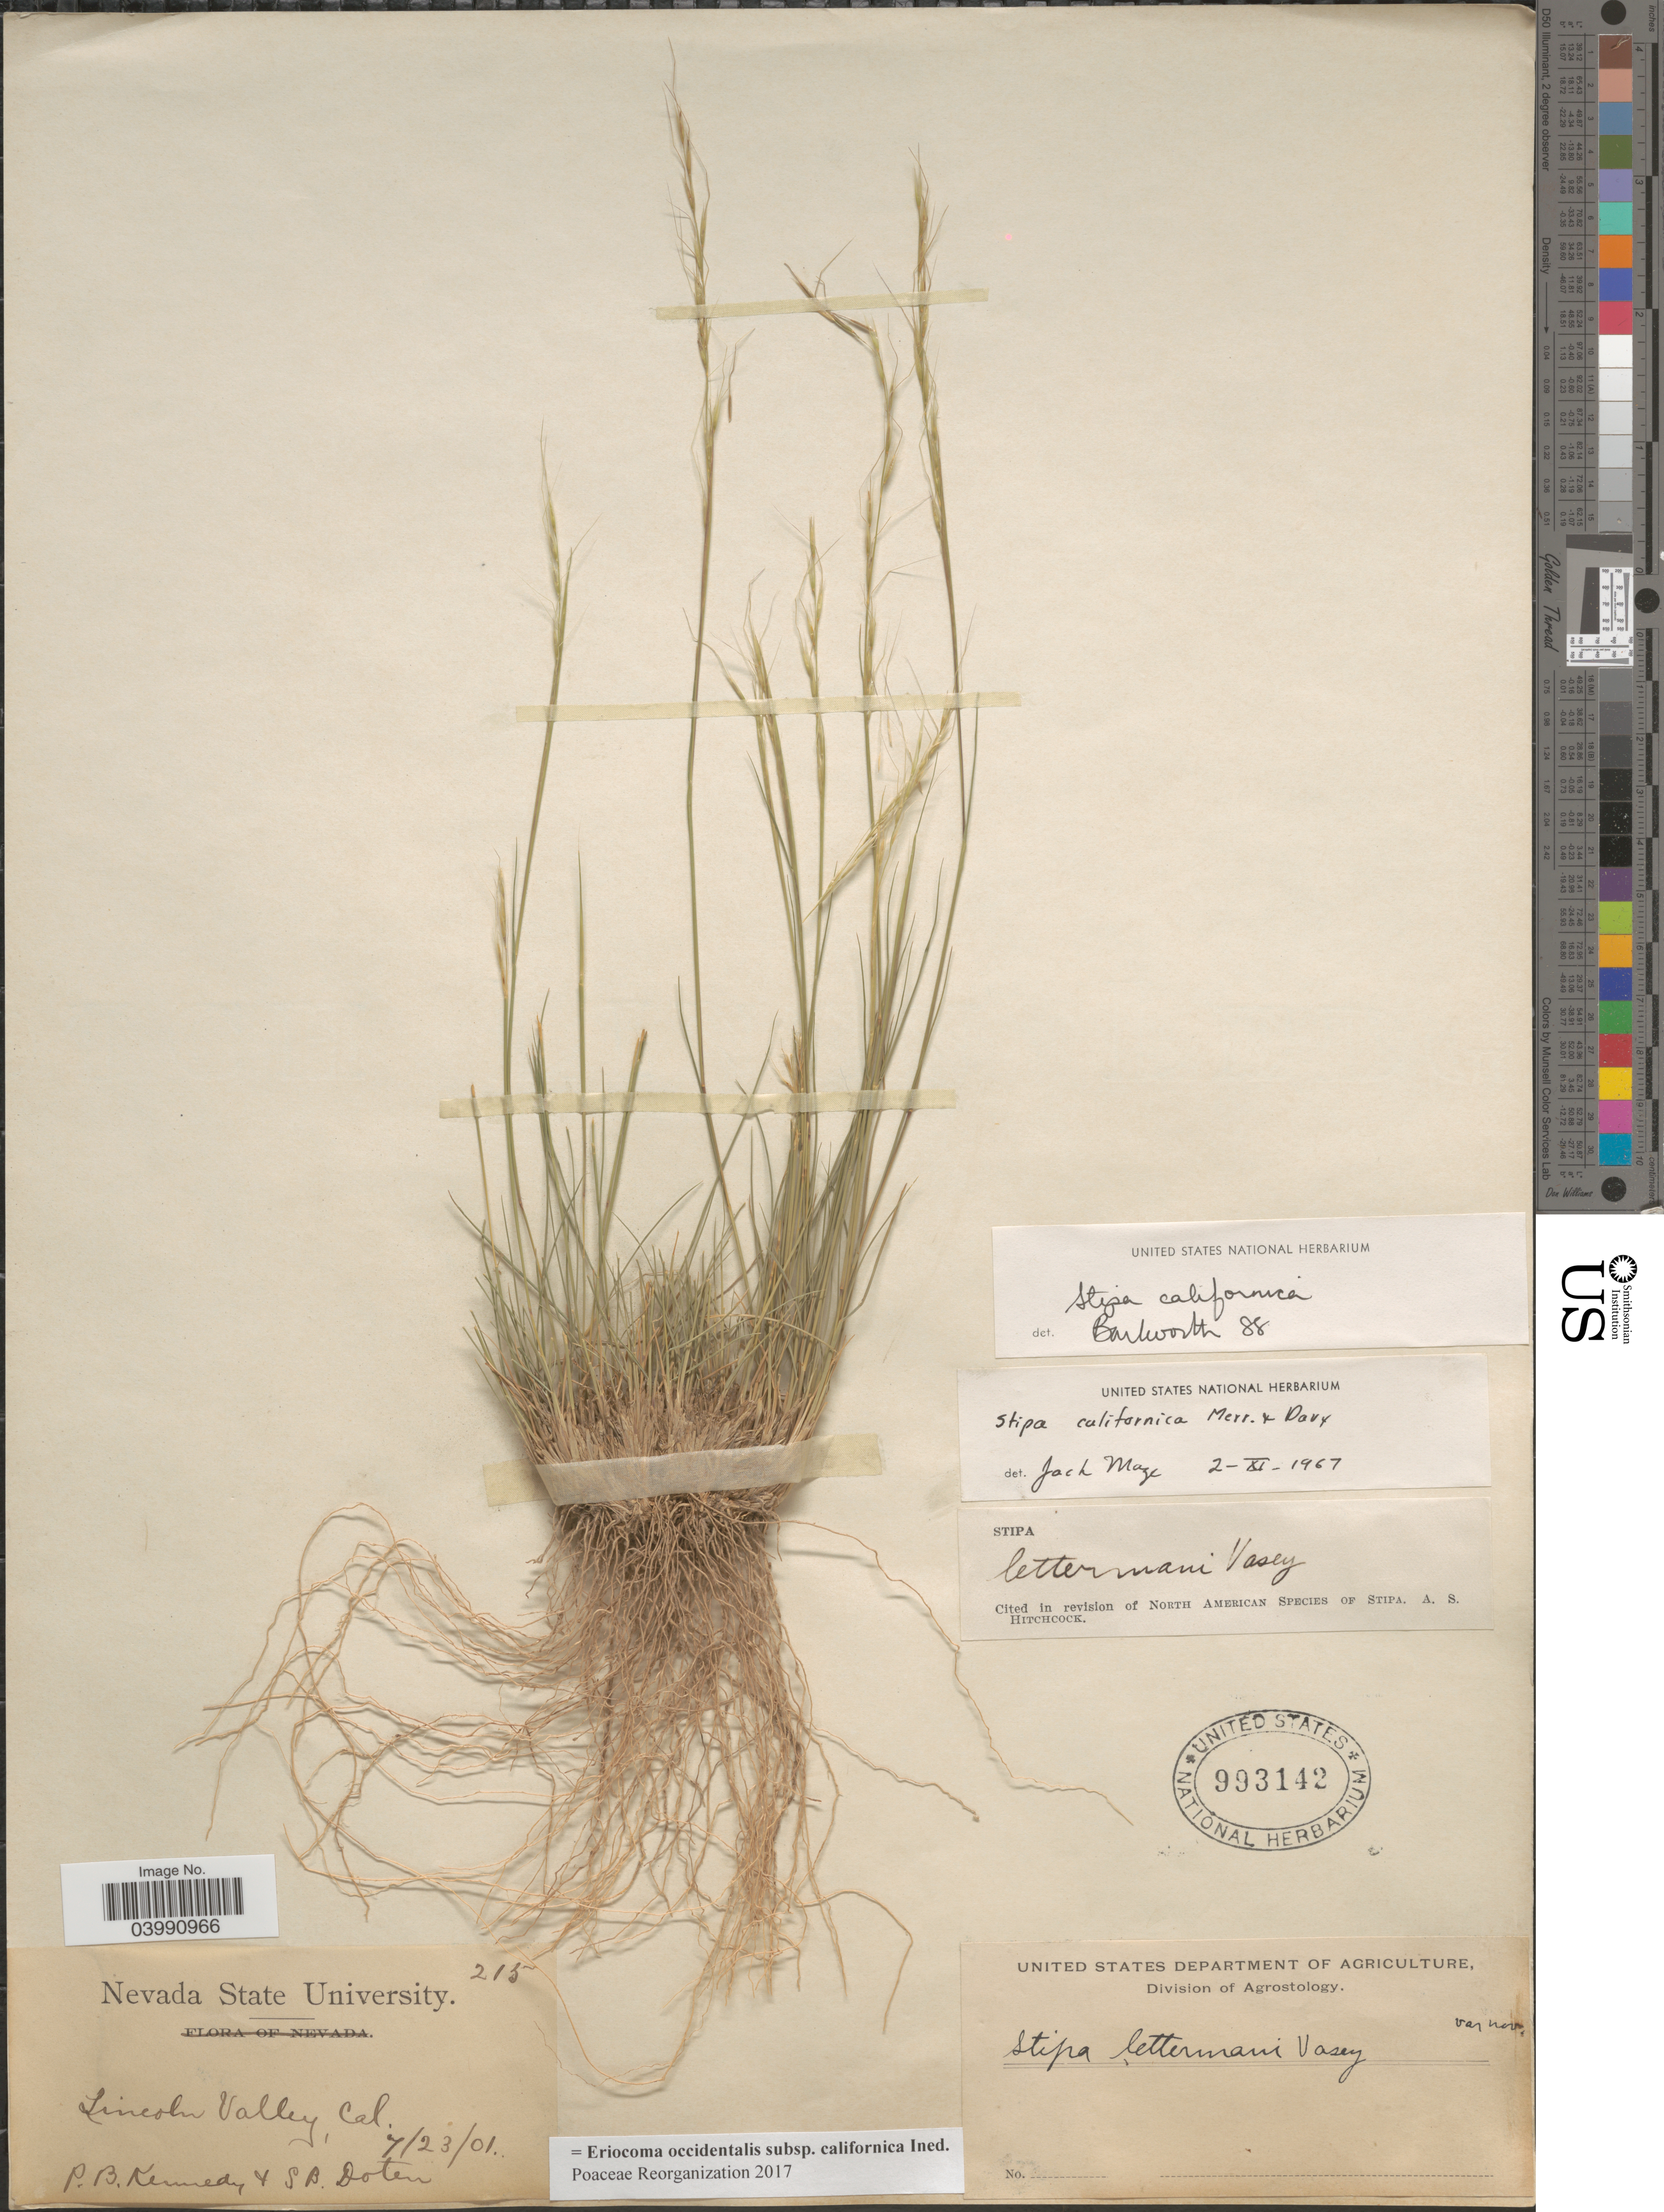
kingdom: Plantae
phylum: Tracheophyta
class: Liliopsida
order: Poales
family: Poaceae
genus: Eriocoma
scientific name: Eriocoma occidentalis subsp. californica ined.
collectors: P. B. Kennedy & S. Doten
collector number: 215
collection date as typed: Transcribed d/m/y: 23/7/1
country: United States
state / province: California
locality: Lincoln Valley.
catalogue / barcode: US 993142